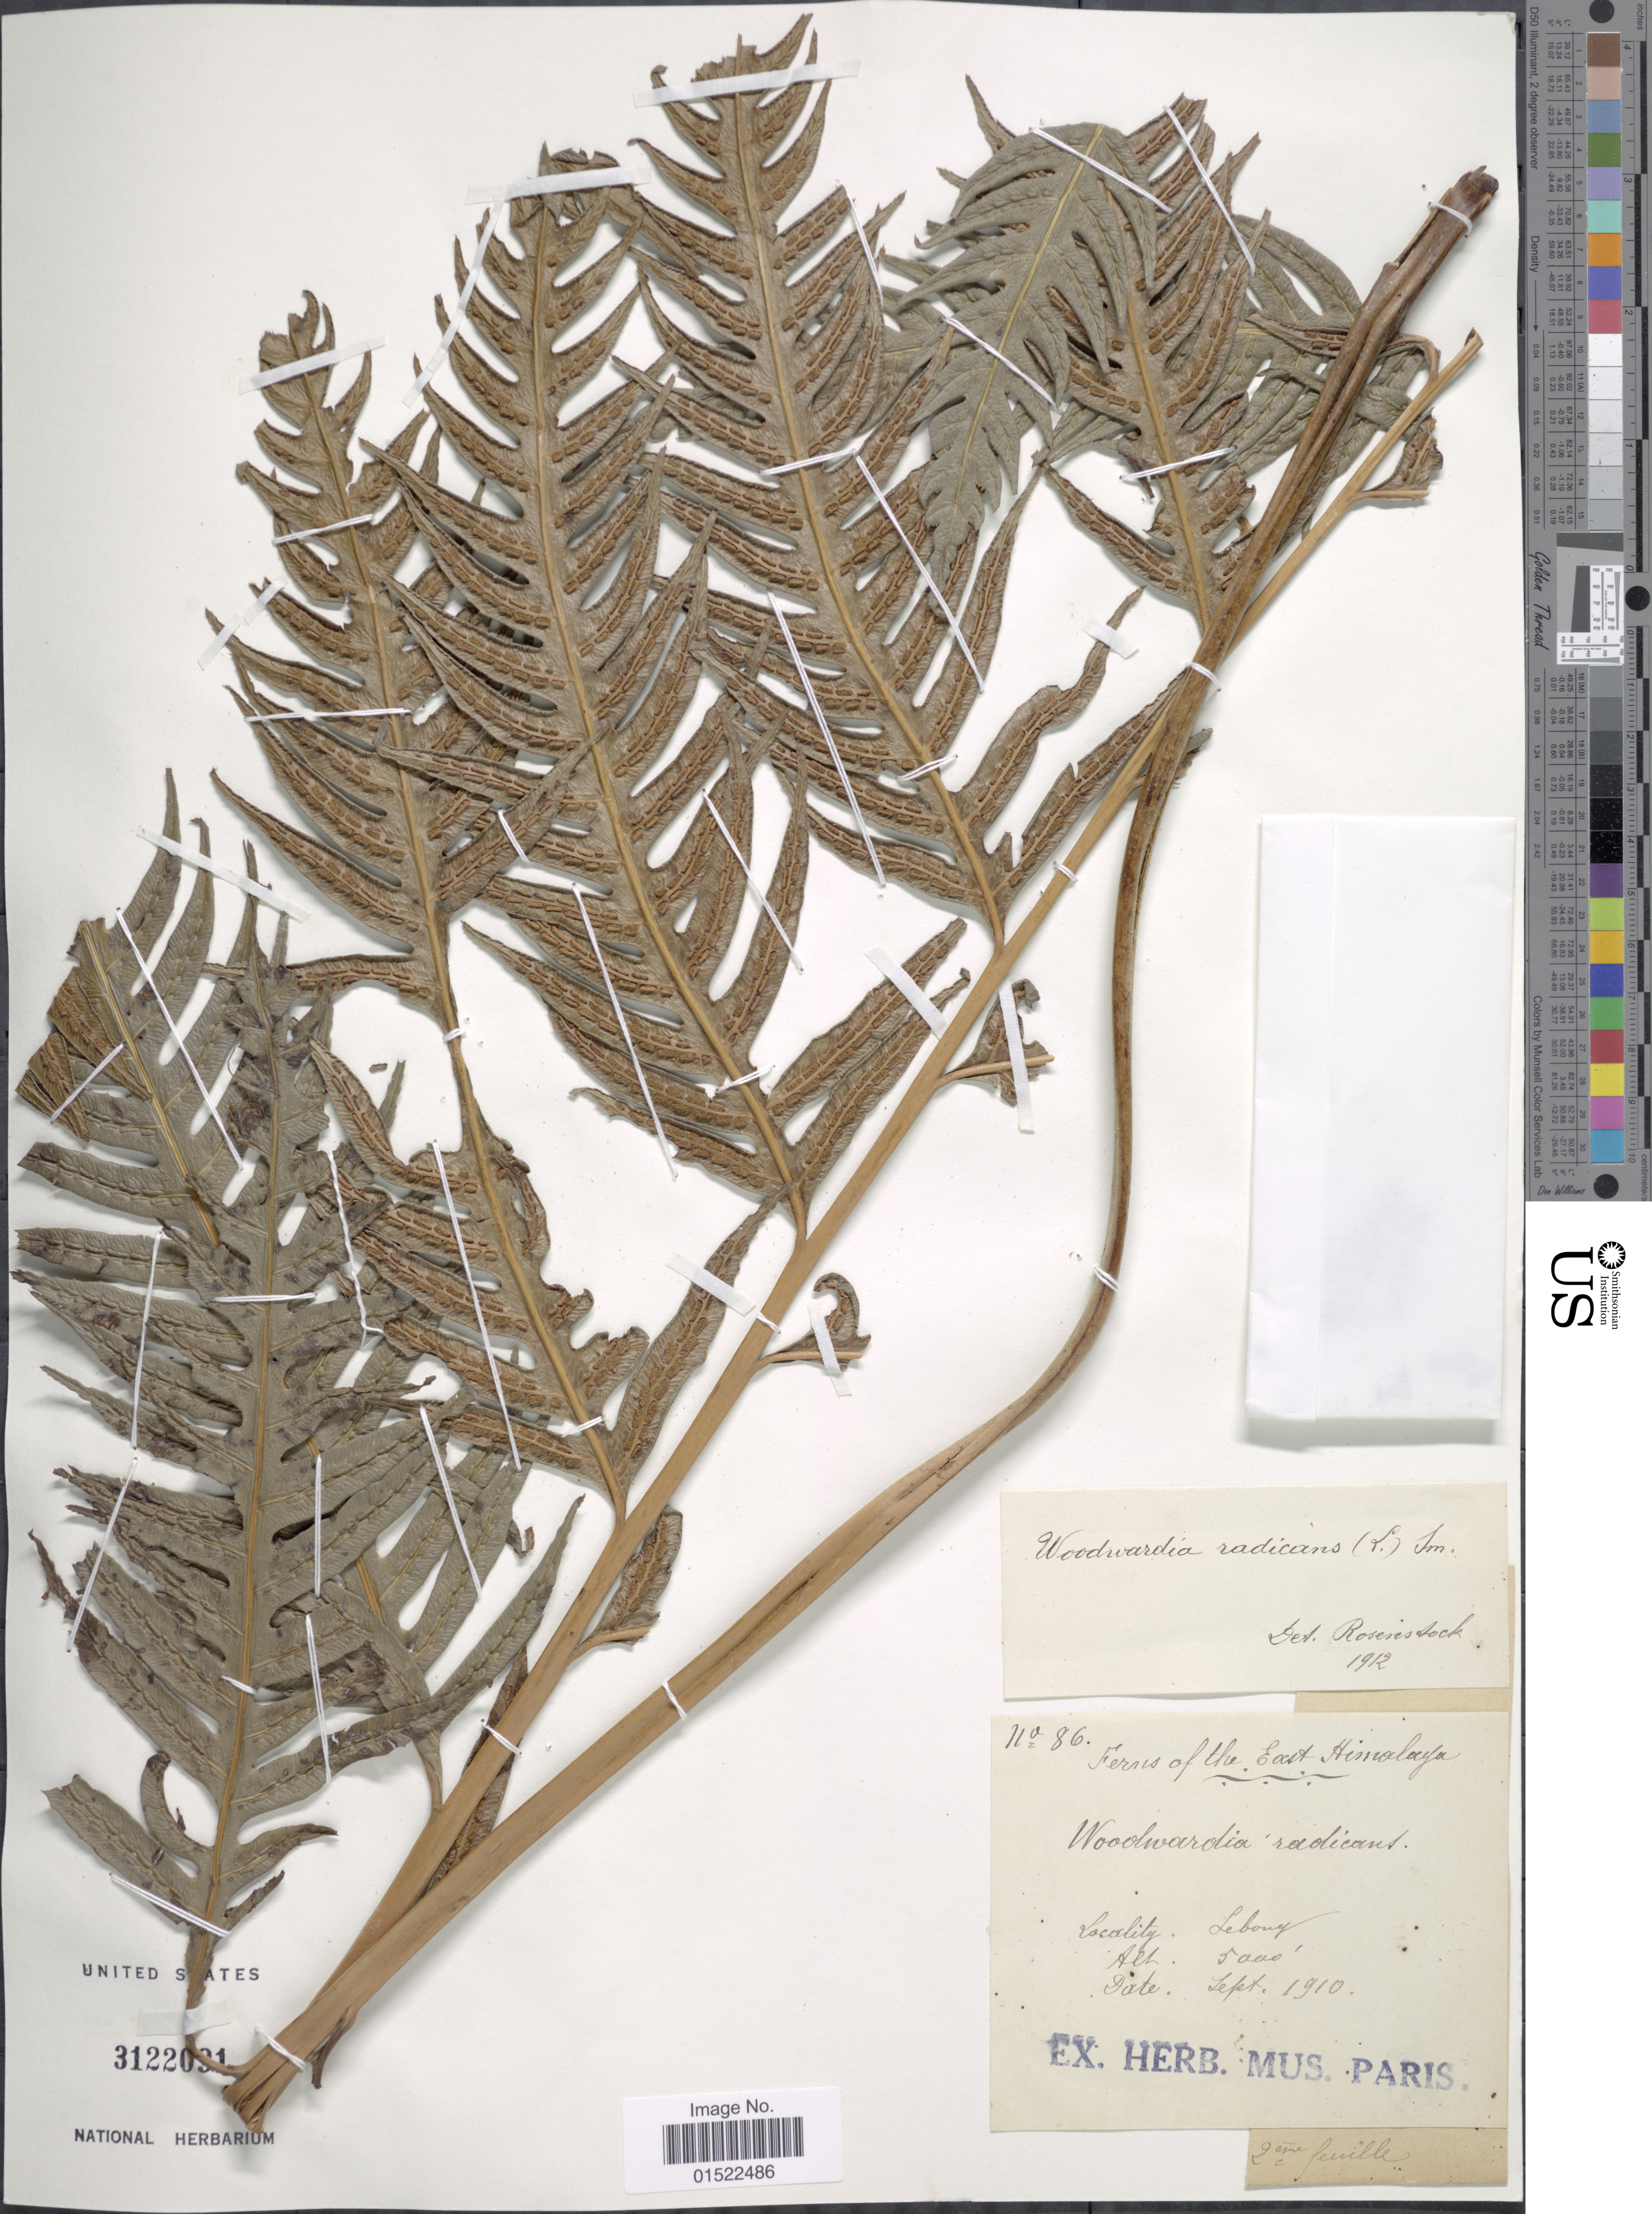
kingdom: Plantae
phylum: Tracheophyta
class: Polypodiopsida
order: Polypodiales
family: Blechnaceae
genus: Woodwardia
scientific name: Woodwardia unigemmata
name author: (Makino) Nakai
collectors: ex herb. Mus. Paris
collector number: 86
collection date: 1910-09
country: India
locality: Lebong East Himlaya.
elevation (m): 1524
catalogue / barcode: US 3122031